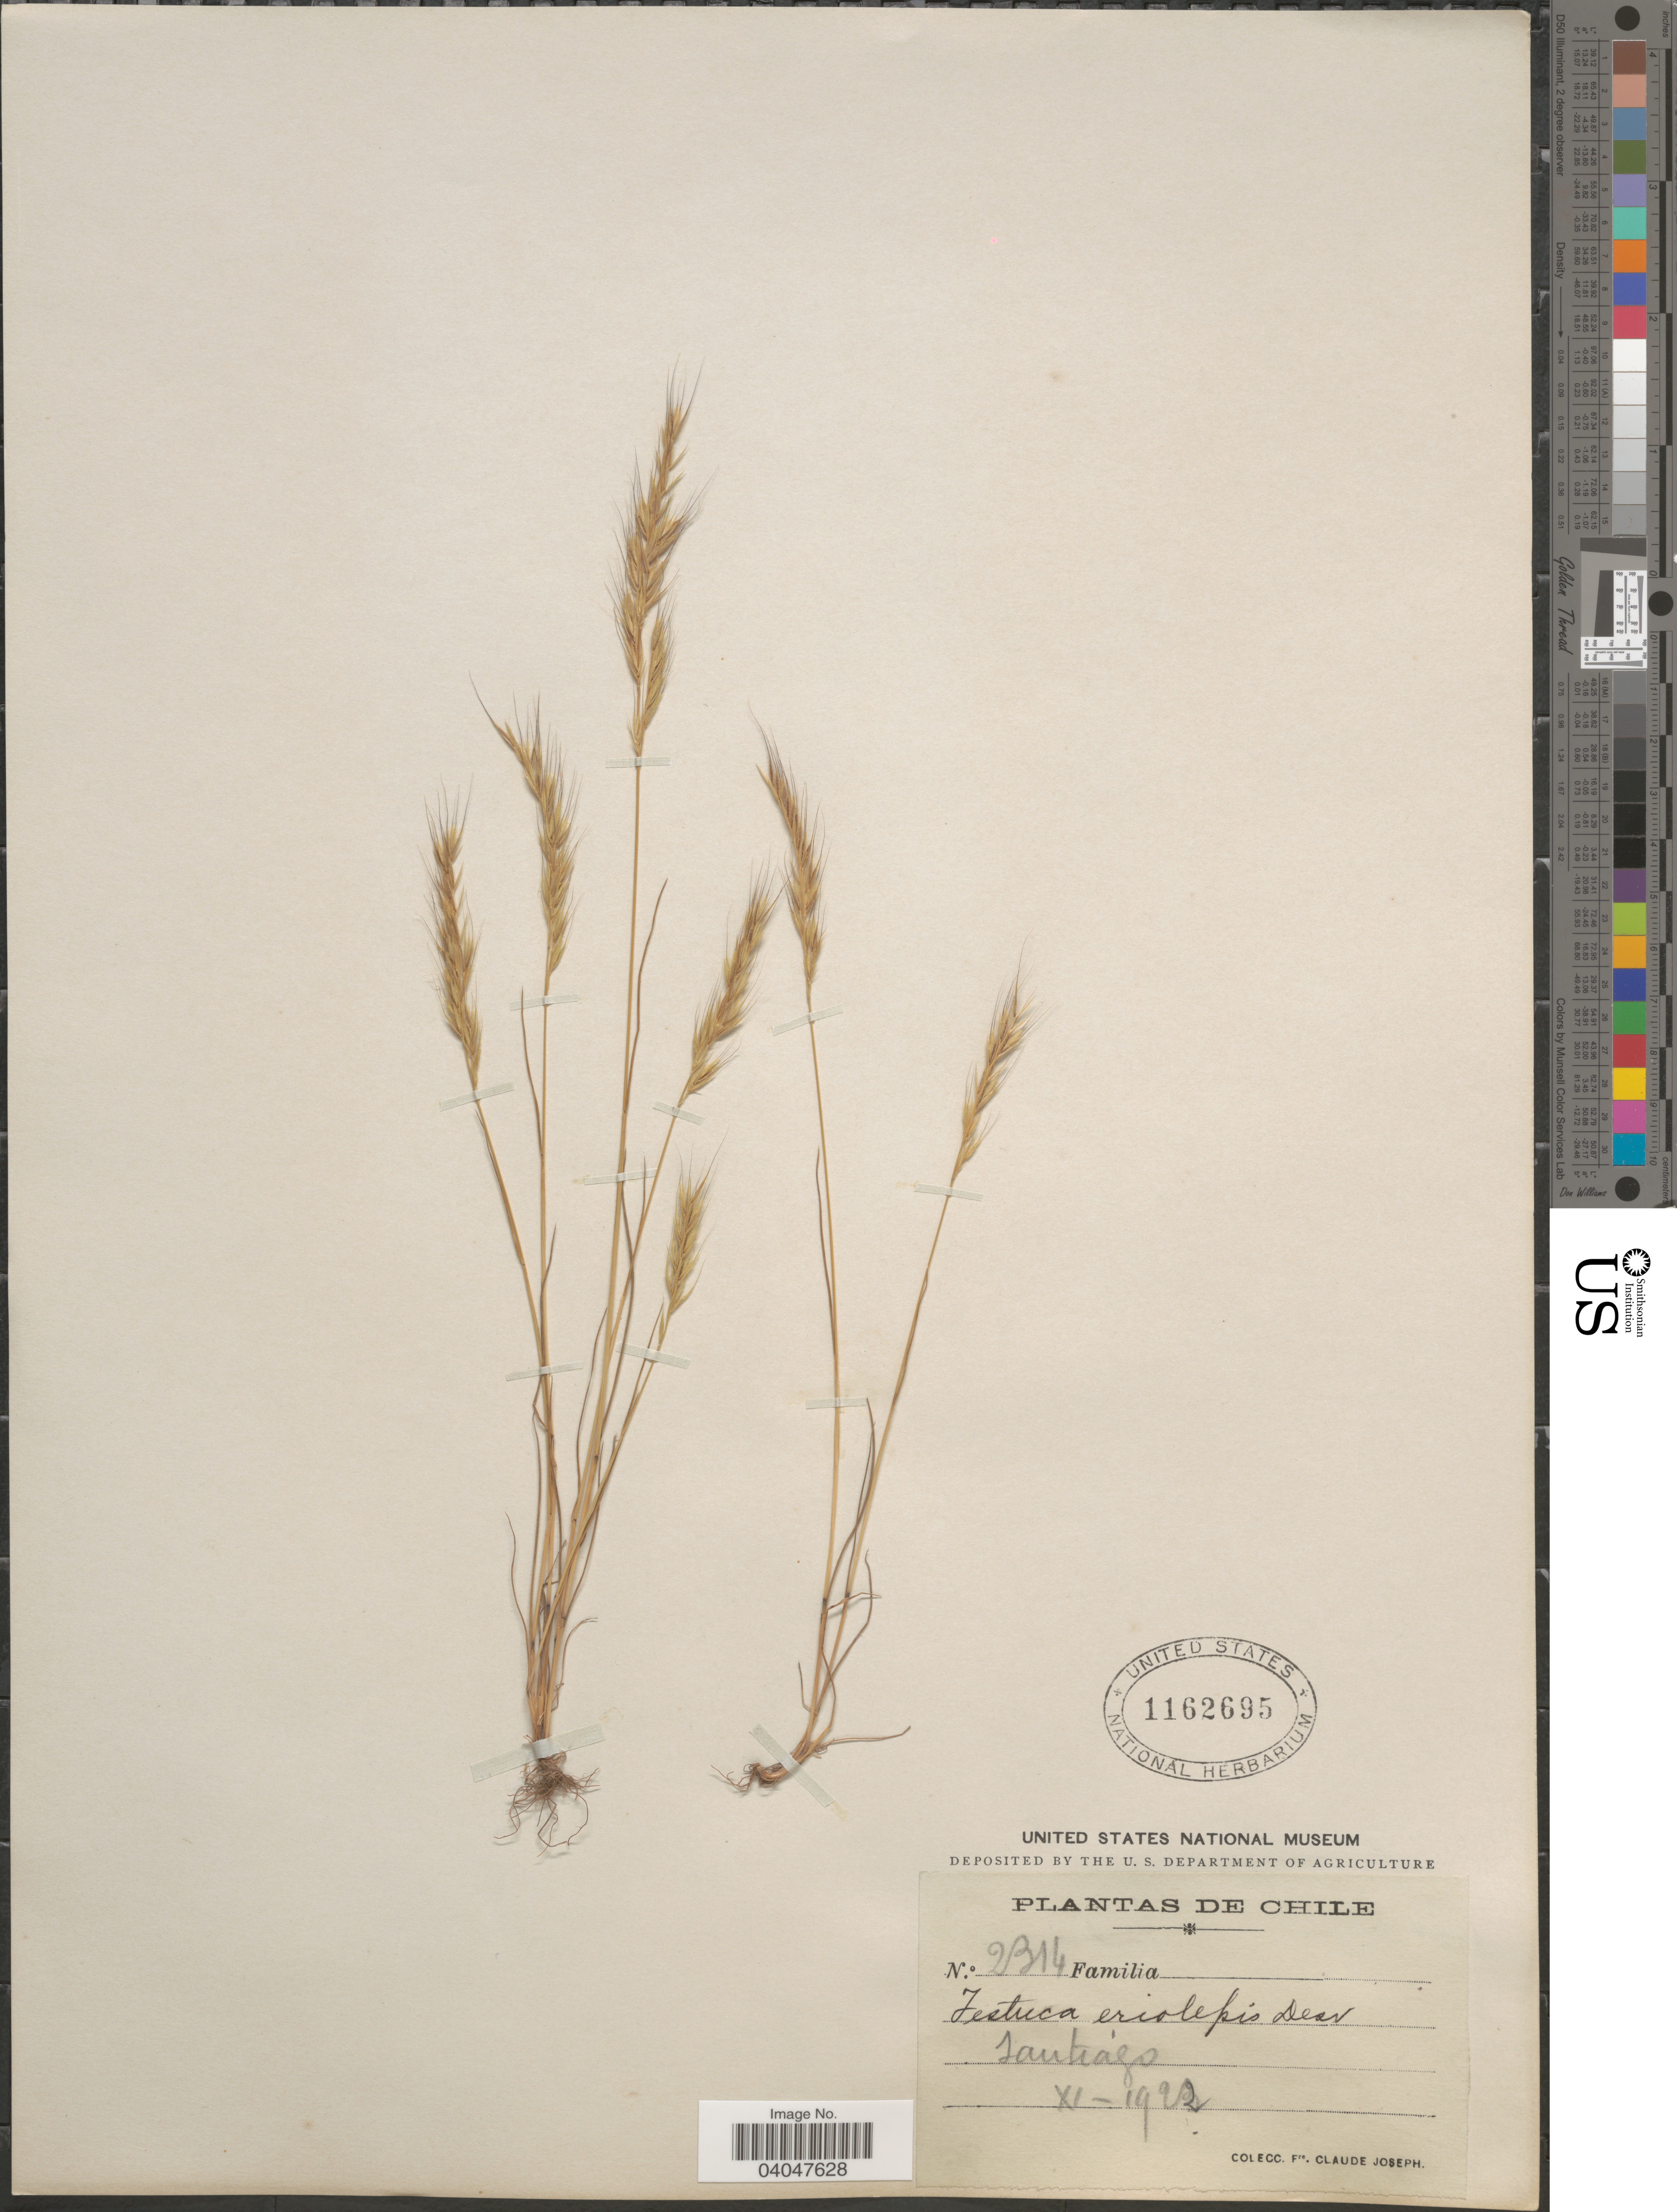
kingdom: Plantae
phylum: Tracheophyta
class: Liliopsida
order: Poales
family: Poaceae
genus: Festuca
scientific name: Festuca eriolepis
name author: É. Desv. in Gay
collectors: Bro. Claude-Joseph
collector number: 2314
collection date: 1922-11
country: Chile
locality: Santiago.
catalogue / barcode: US 1162695